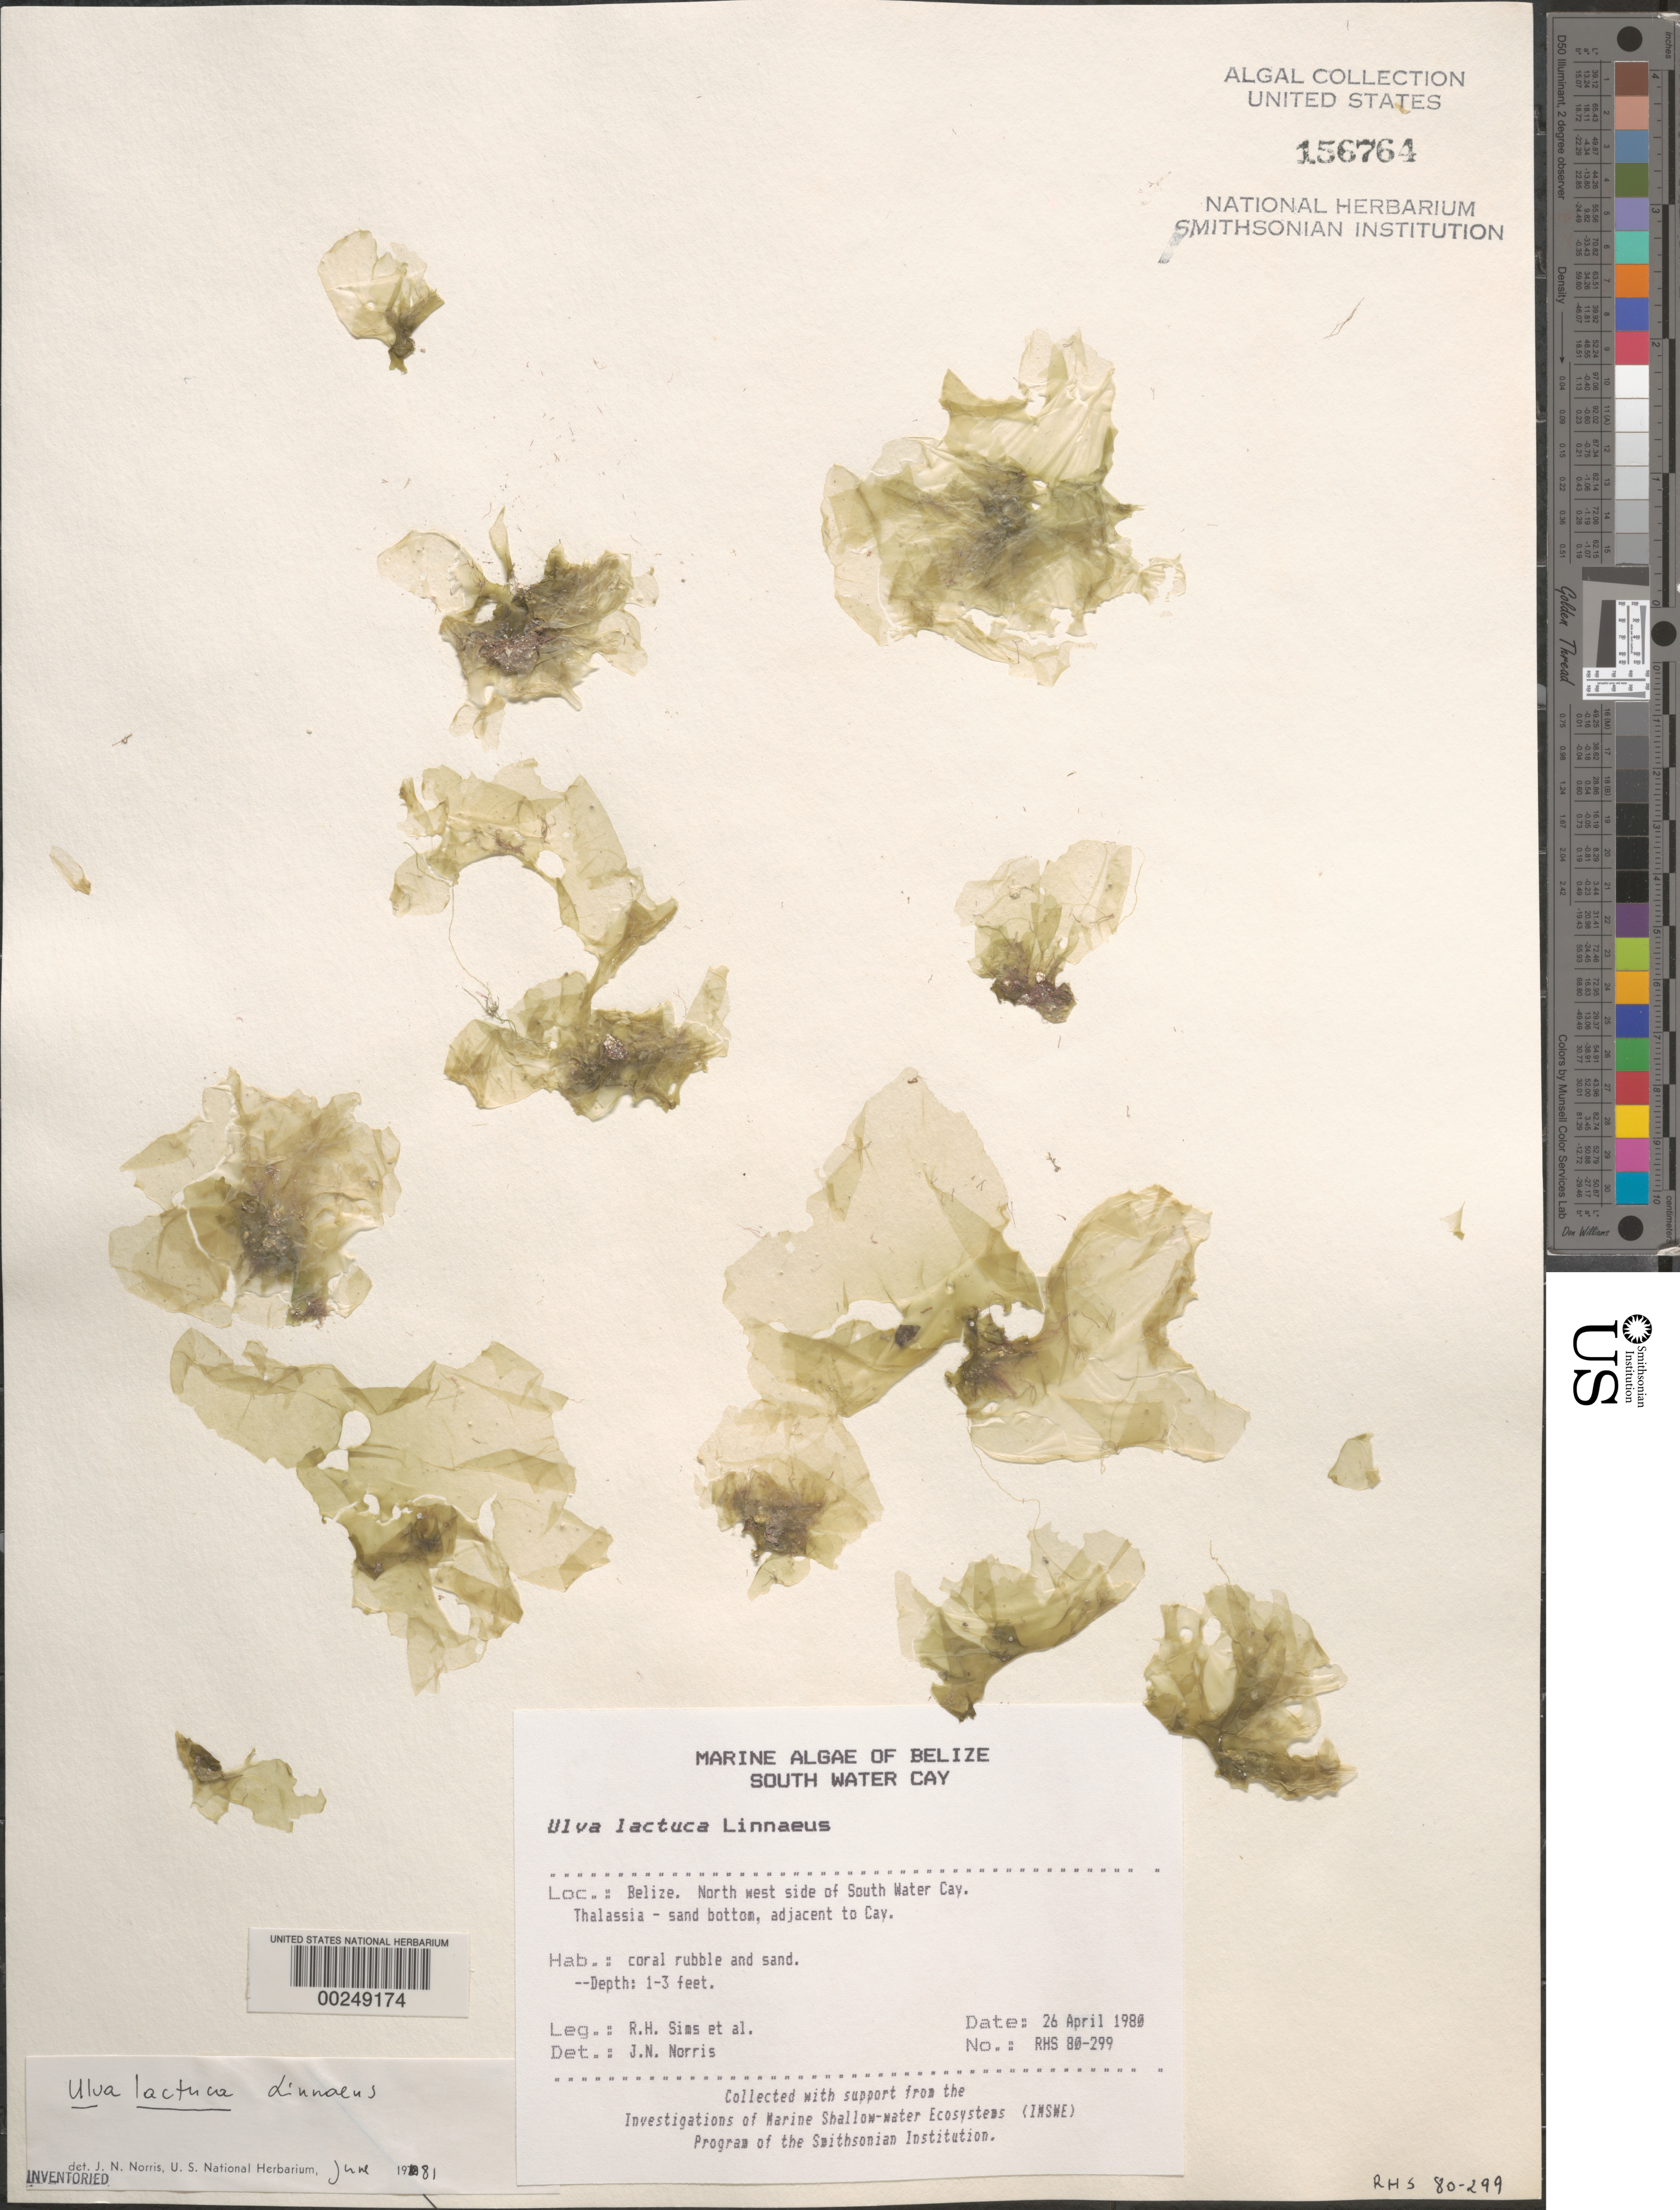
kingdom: Plantae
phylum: Chlorophyta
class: Ulvophyceae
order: Ulvales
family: Ulvaceae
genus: Ulva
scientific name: Ulva lactuca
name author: L.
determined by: Norris, James N.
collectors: R. H. Sims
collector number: RHS 80-299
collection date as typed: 26 Apr 1980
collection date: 1980-04-26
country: Belize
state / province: Stann Creek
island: South Water Cay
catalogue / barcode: US 156764